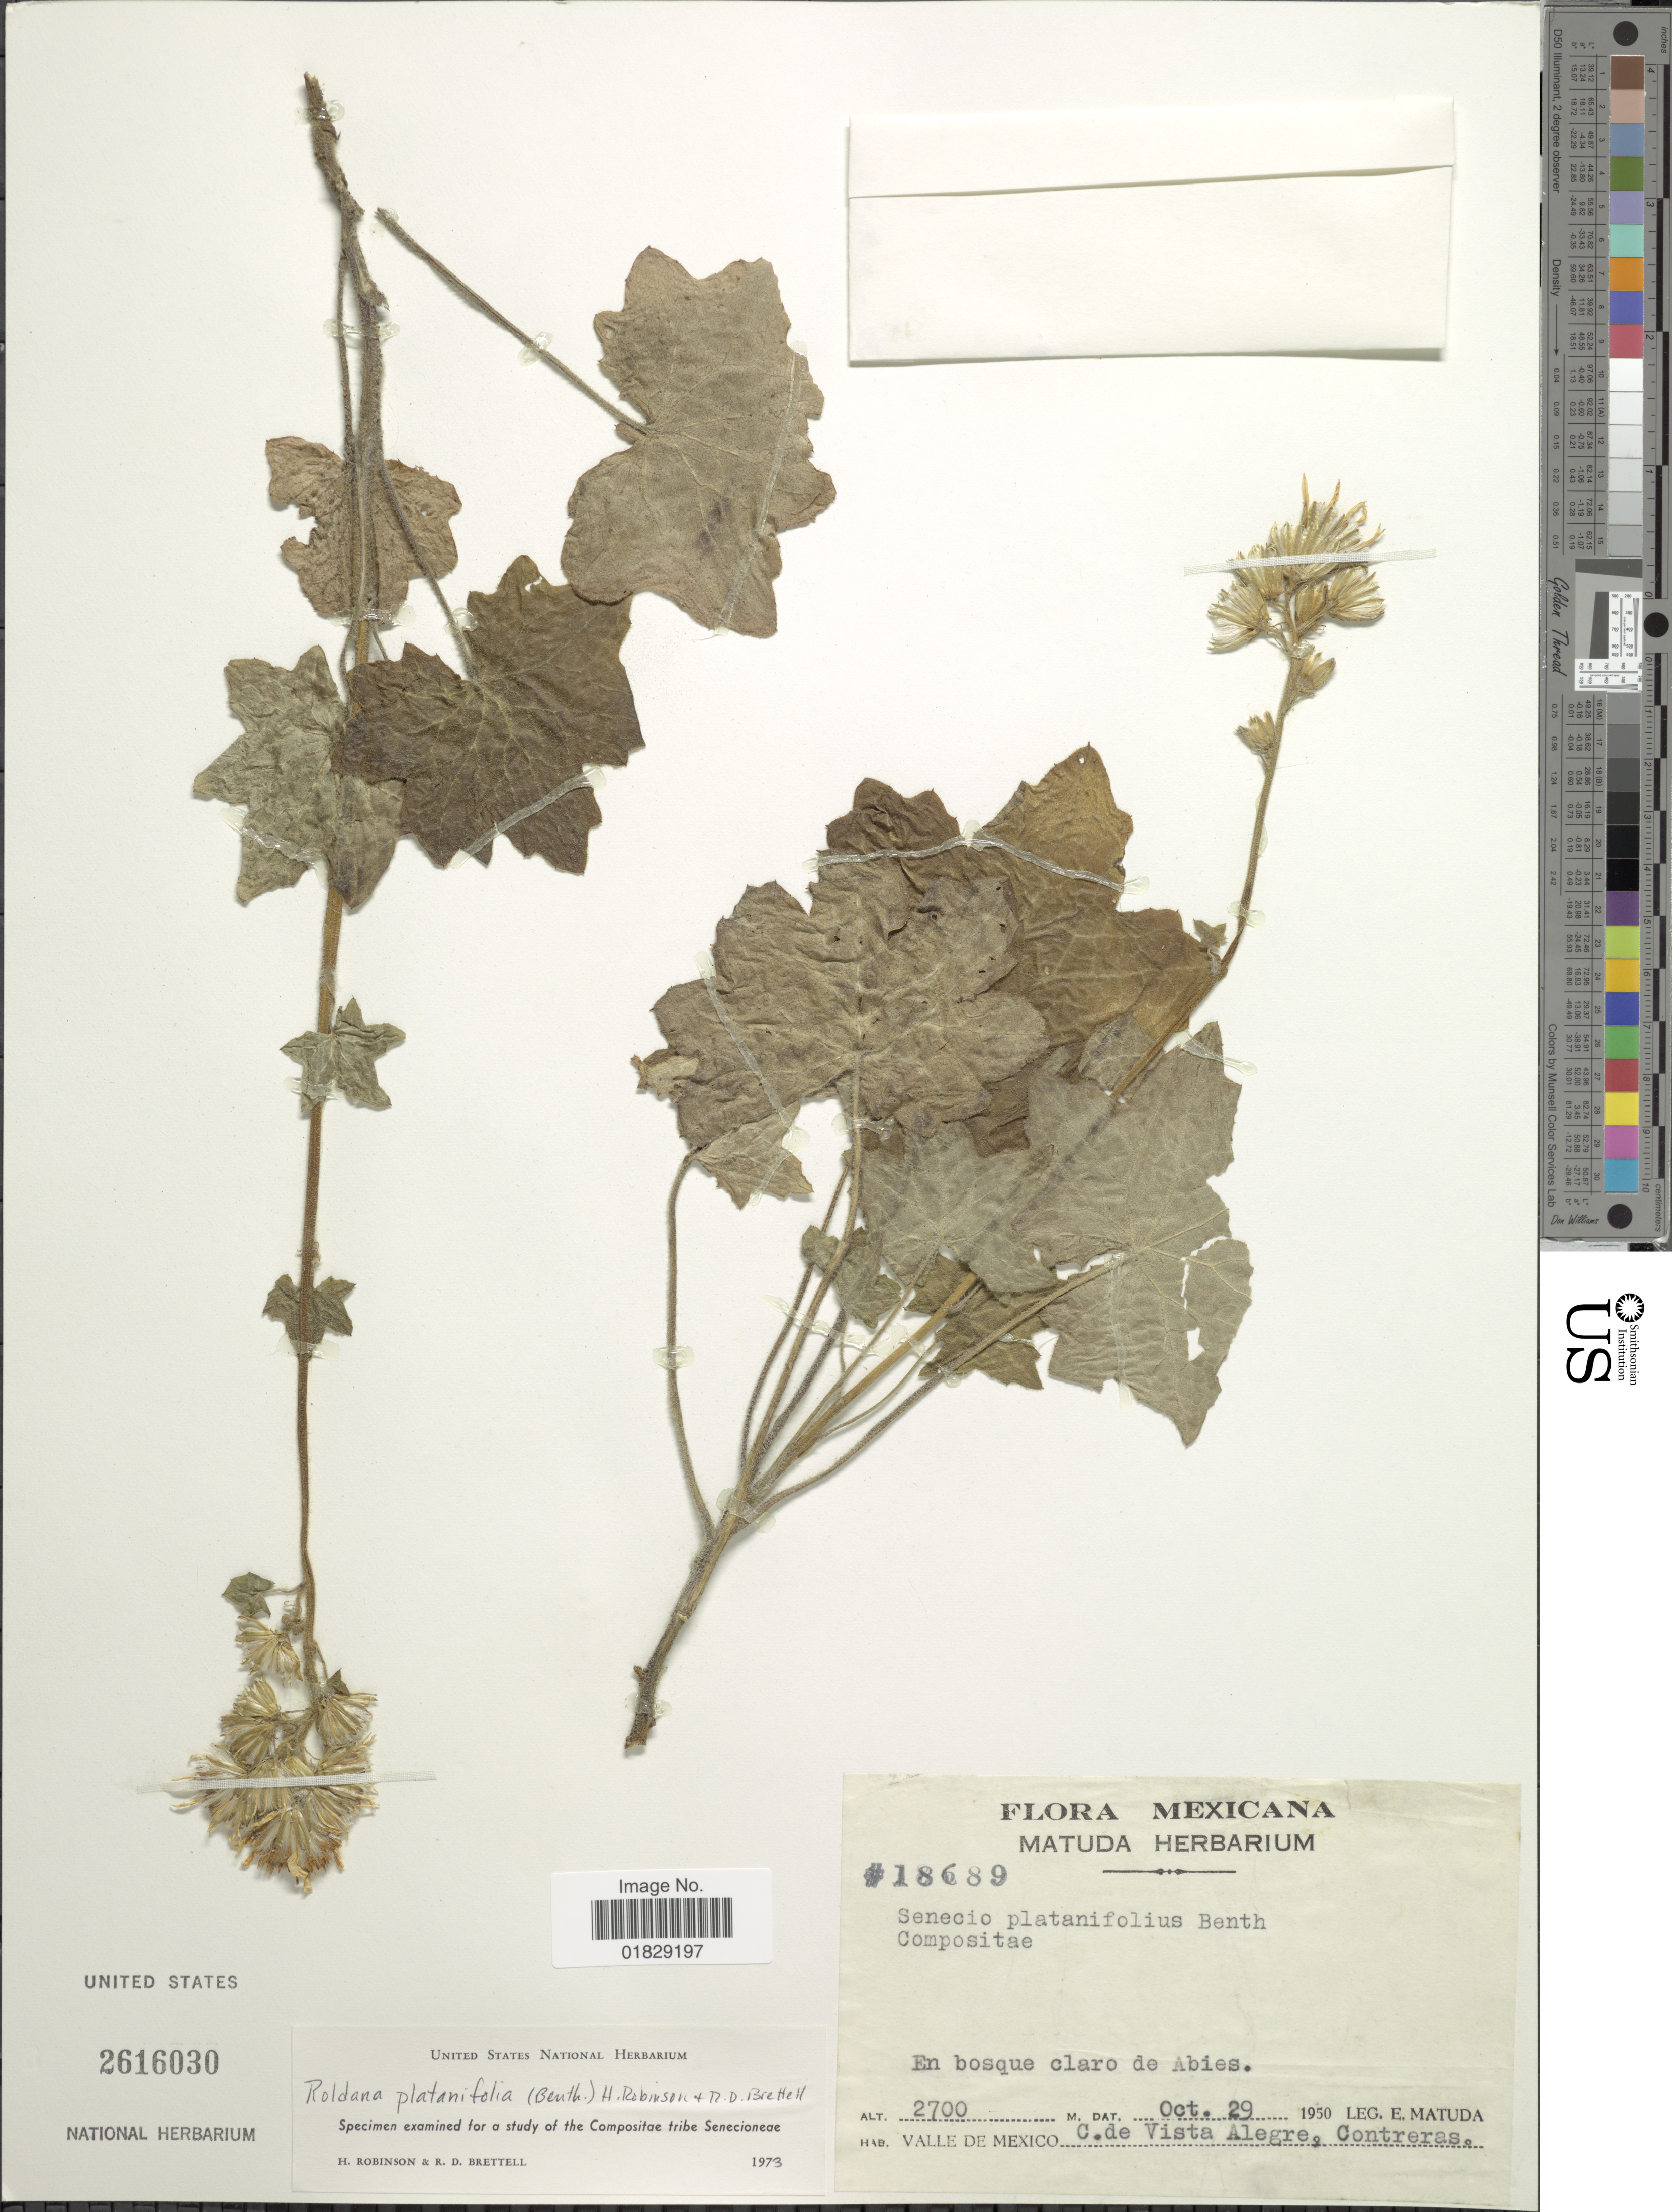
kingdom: Plantae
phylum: Tracheophyta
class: Magnoliopsida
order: Asterales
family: Asteraceae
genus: Roldana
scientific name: Roldana platanifolia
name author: (Benth.) H. Rob. & Brettell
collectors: E. Matuda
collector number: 18689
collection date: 1950-10-29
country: Mexico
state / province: México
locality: Valle de Mexico, C. de Vists Alegre. Contreras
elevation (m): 2700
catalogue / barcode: US 2616030